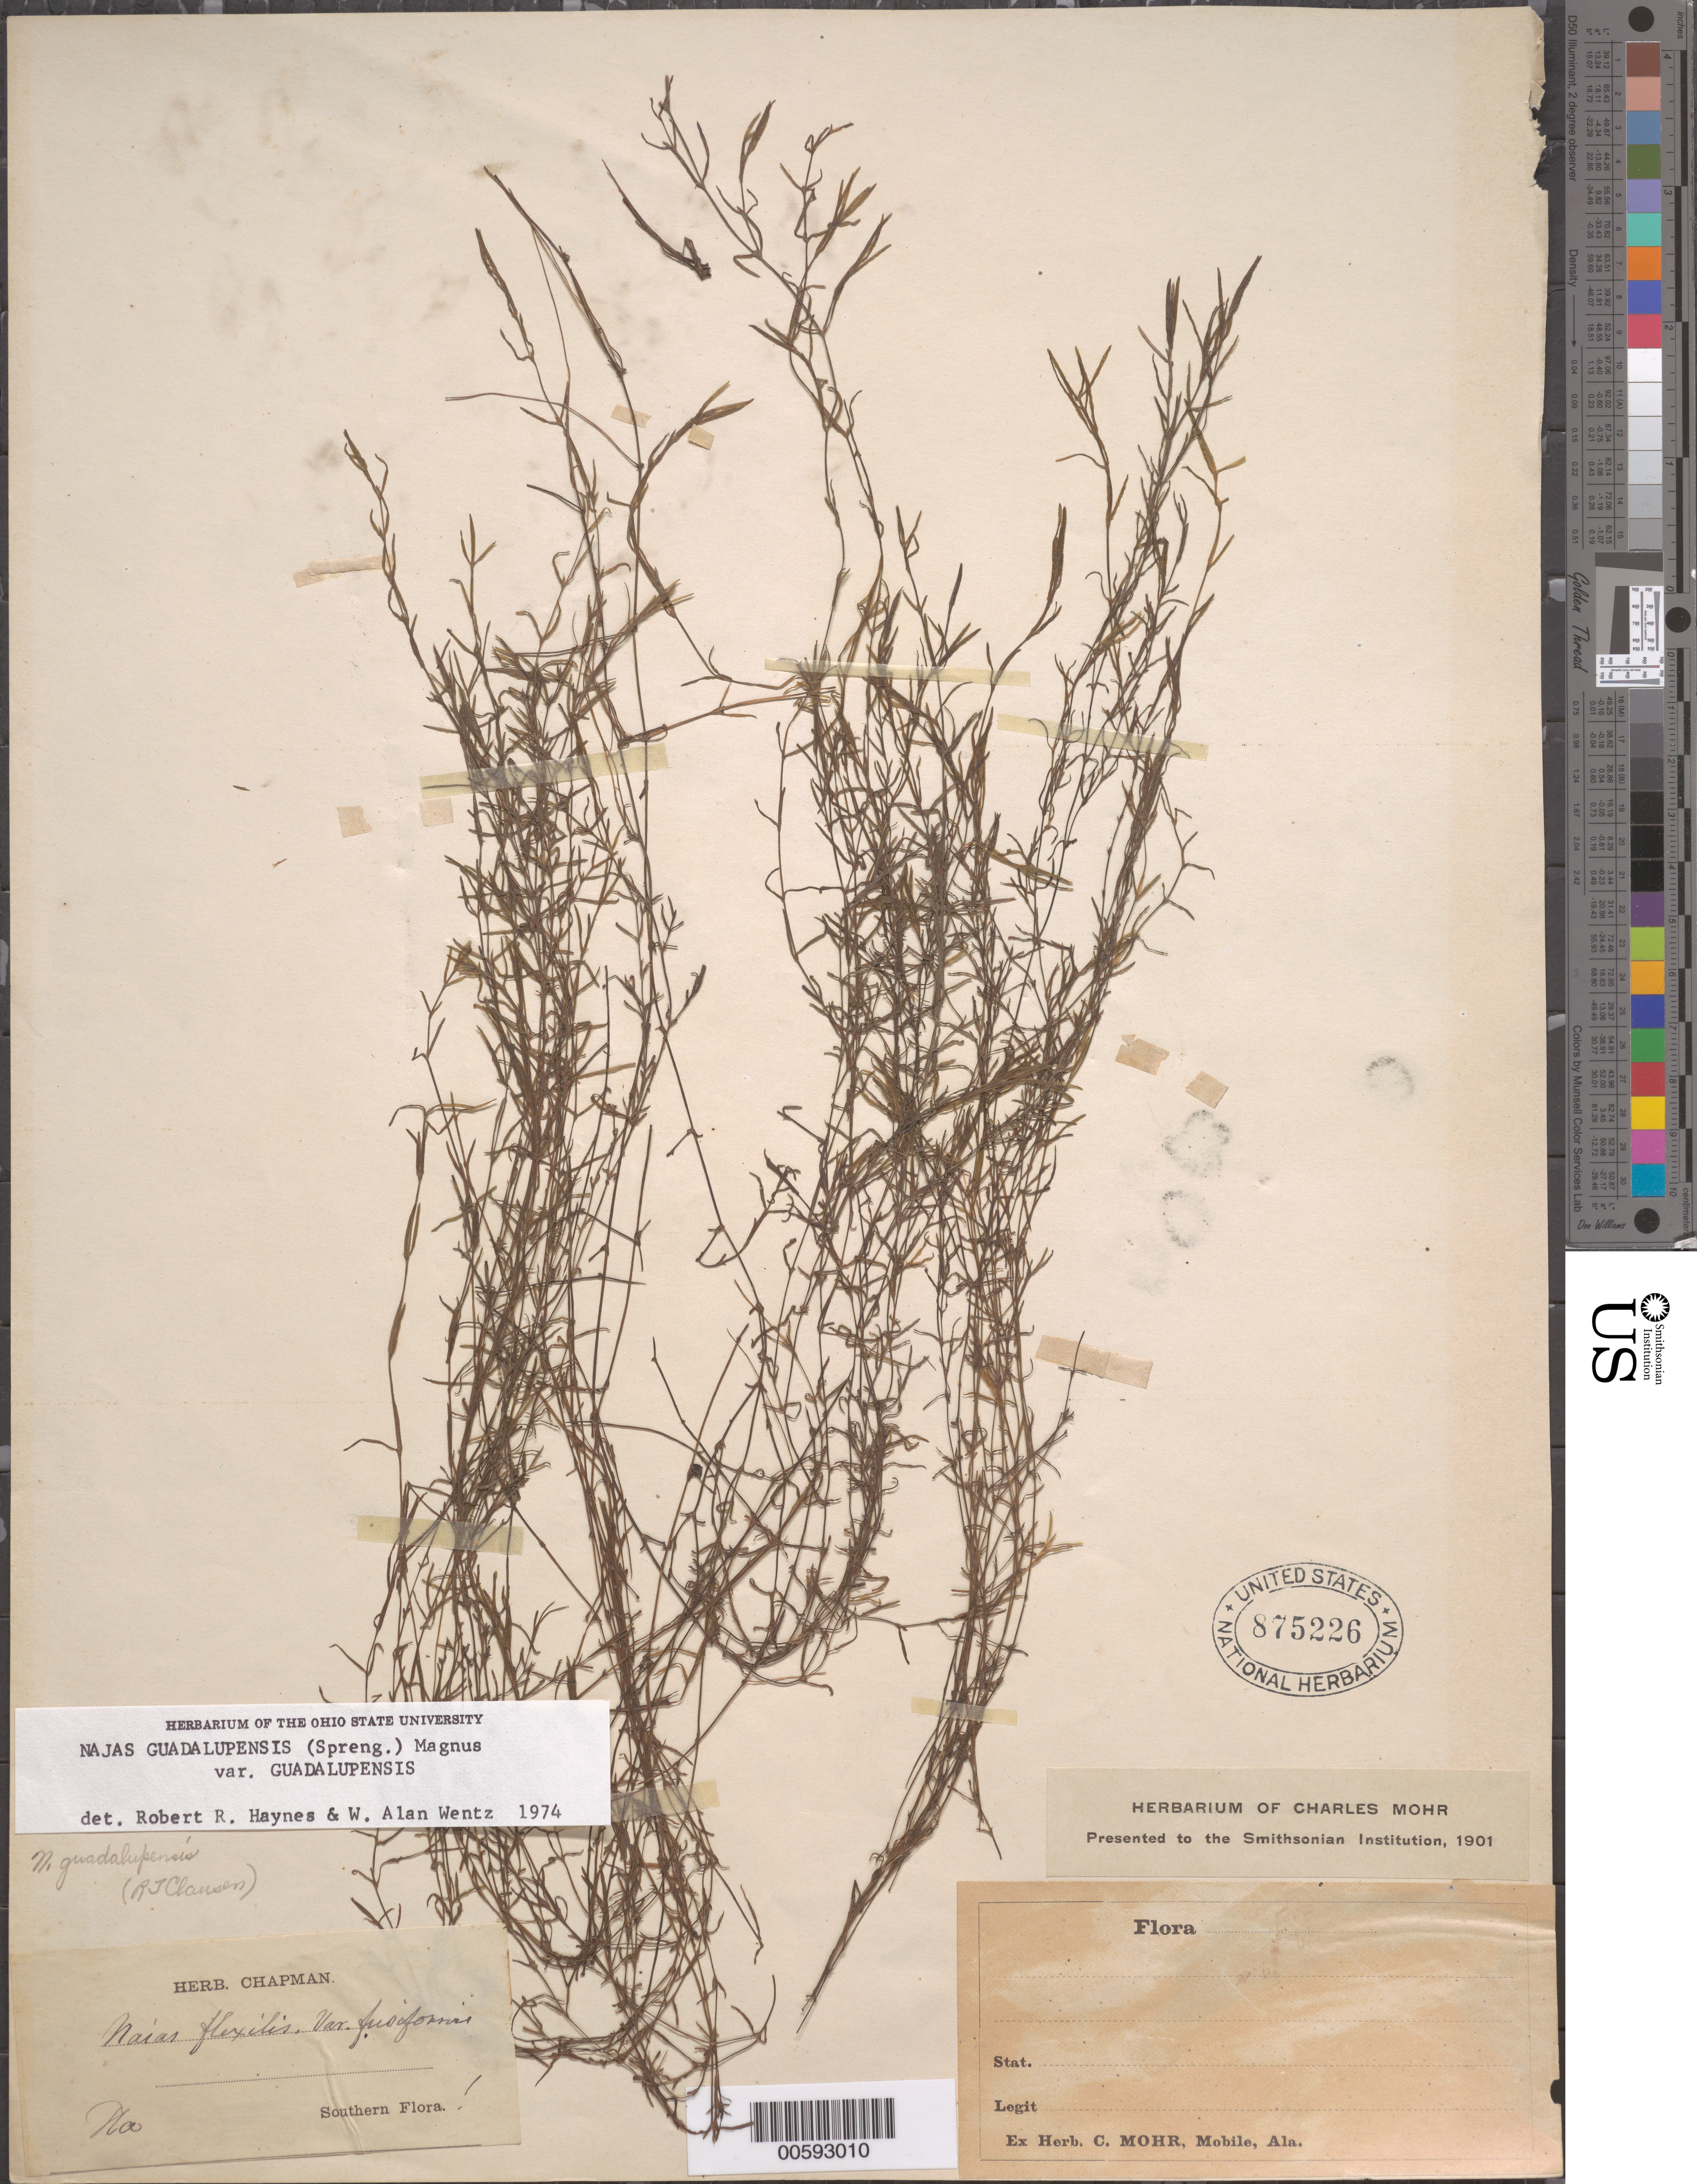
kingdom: Plantae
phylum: Tracheophyta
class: Liliopsida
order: Alismatales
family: Hydrocharitaceae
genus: Najas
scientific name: Najas guadalupensis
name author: (Spreng.) Magnus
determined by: Haynes, R. R.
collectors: C. T. Mohr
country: United States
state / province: Florida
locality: Southern flora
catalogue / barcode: US 875226